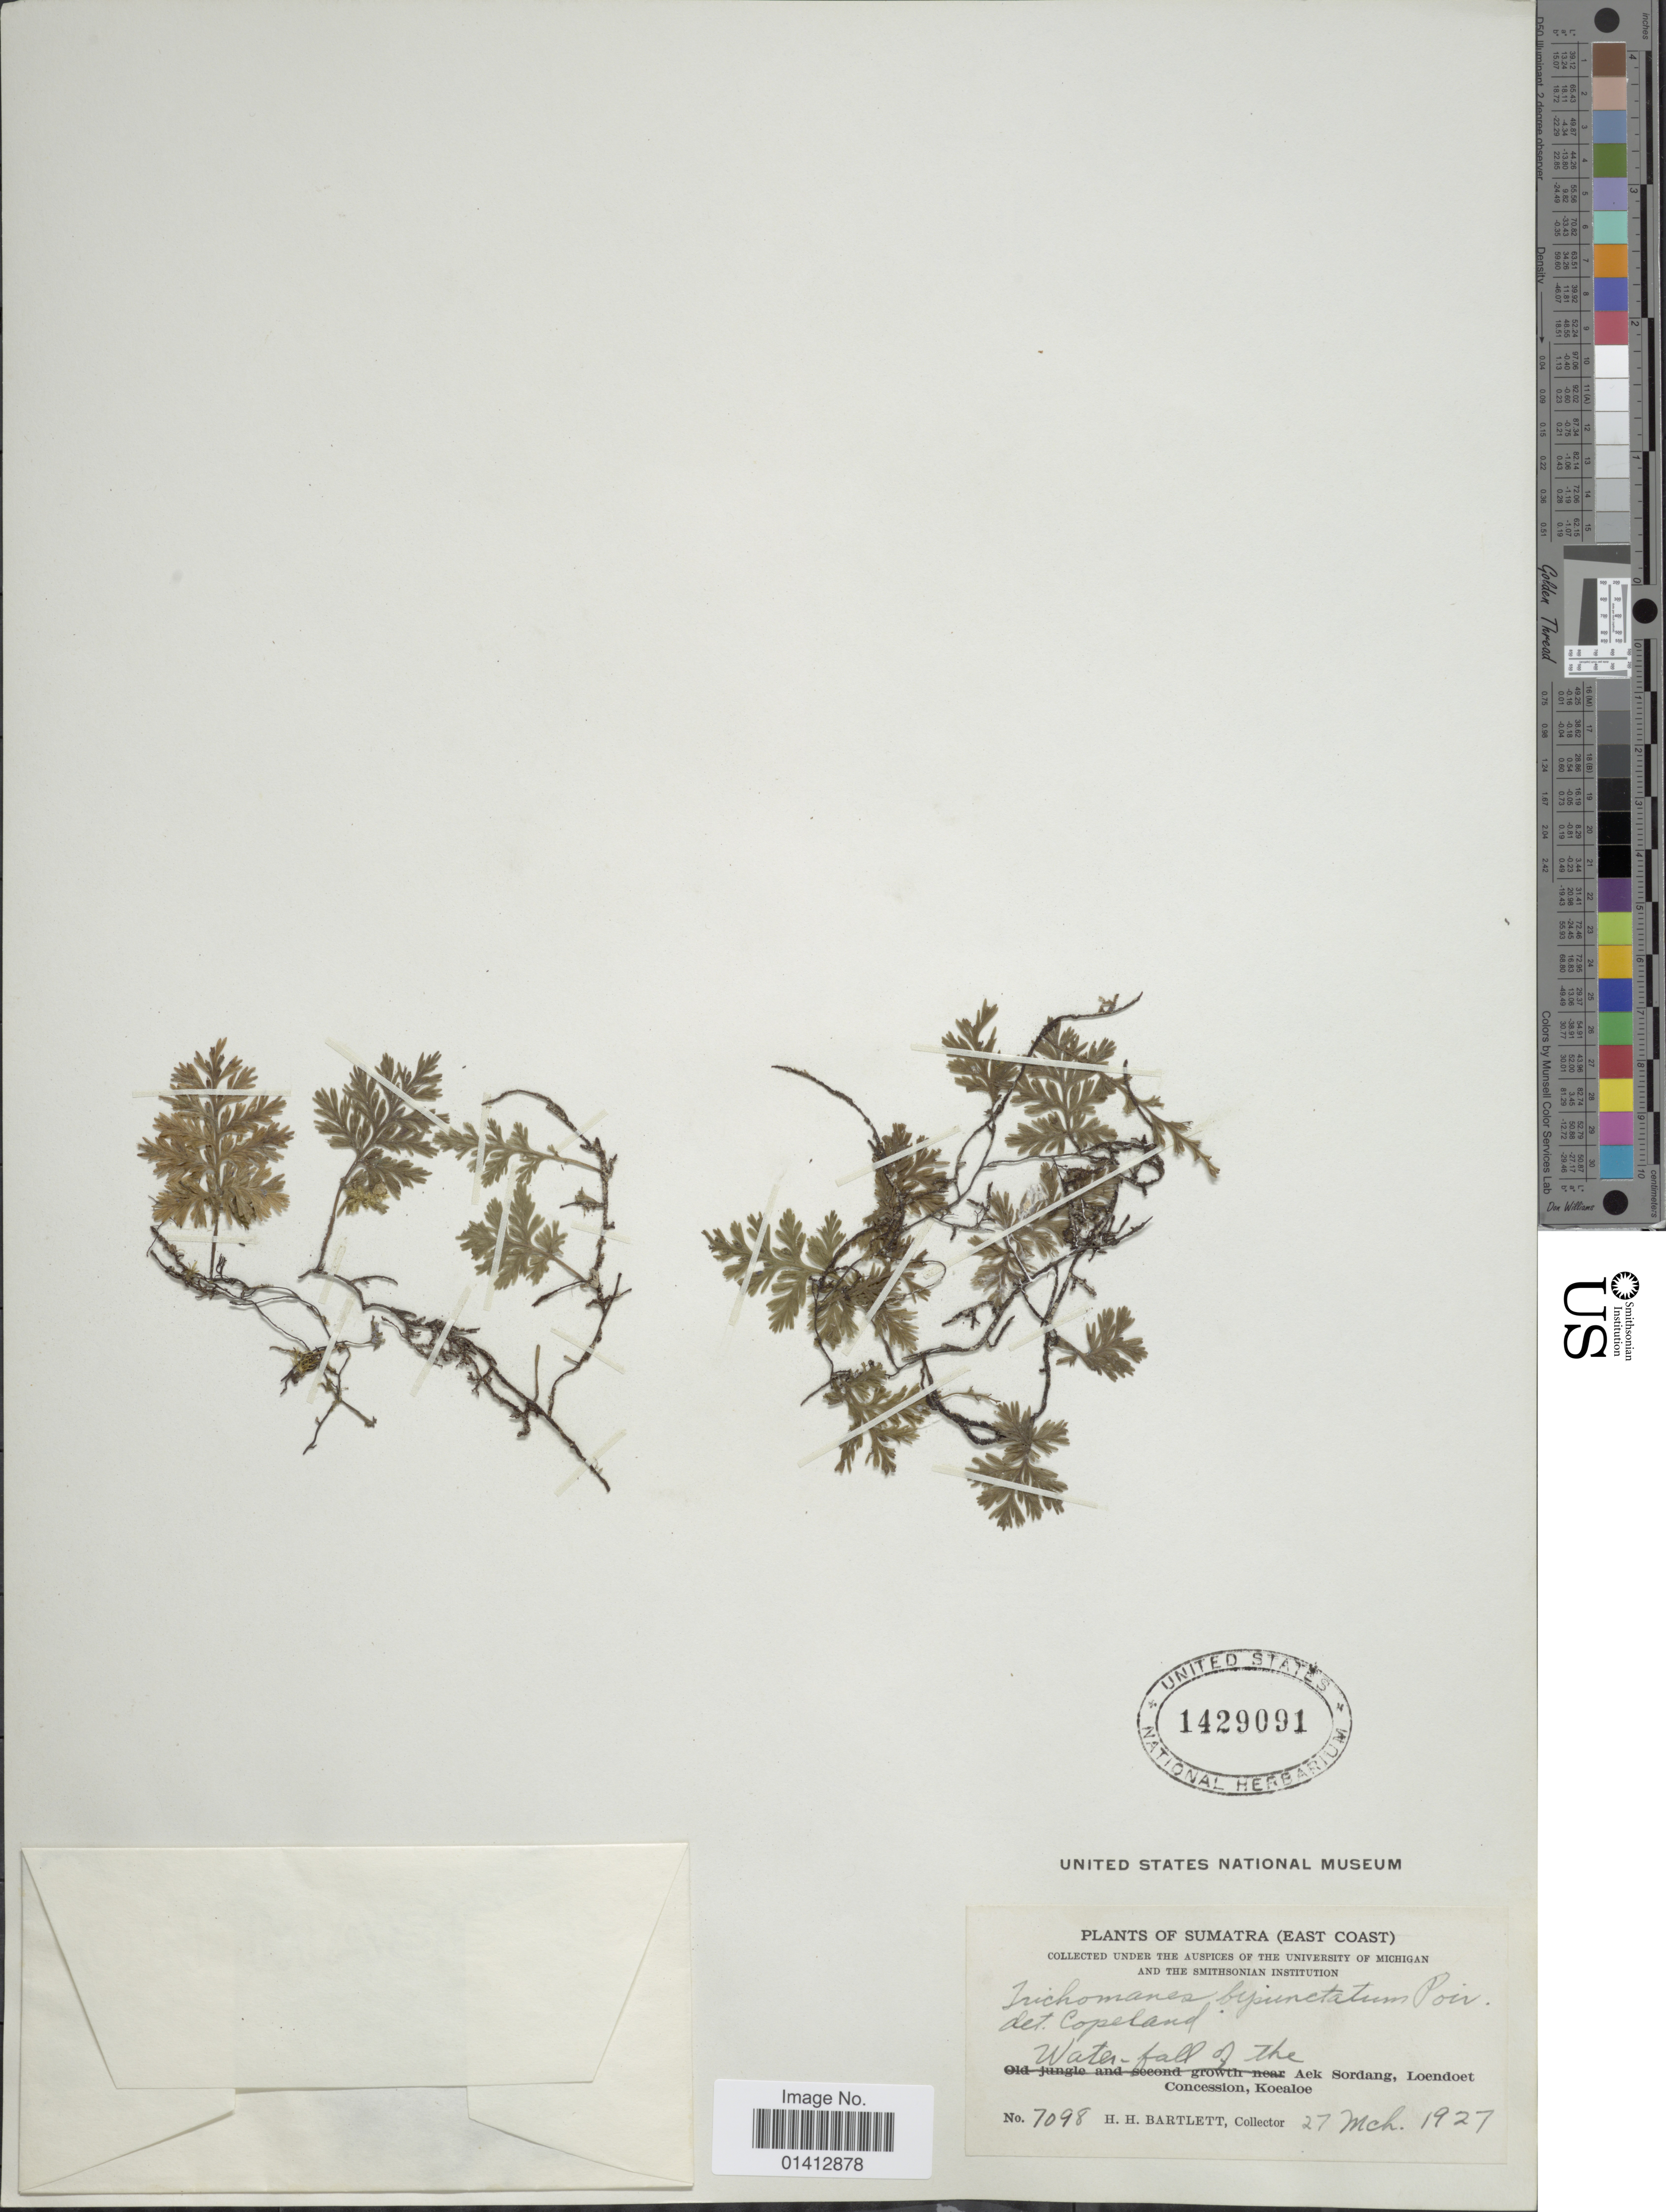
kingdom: Plantae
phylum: Tracheophyta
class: Polypodiopsida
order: Hymenophyllales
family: Hymenophyllaceae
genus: Crepidomanes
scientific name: Crepidomanes bipunctatum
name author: (Poir.) Copel.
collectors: H. H. Bartlett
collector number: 7098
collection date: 1927-03-27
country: Indonesia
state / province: Sumatra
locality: (East Coast), Water fall of the Aek Sordang, Loendoet Concession, Koealoe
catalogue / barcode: US 1429091